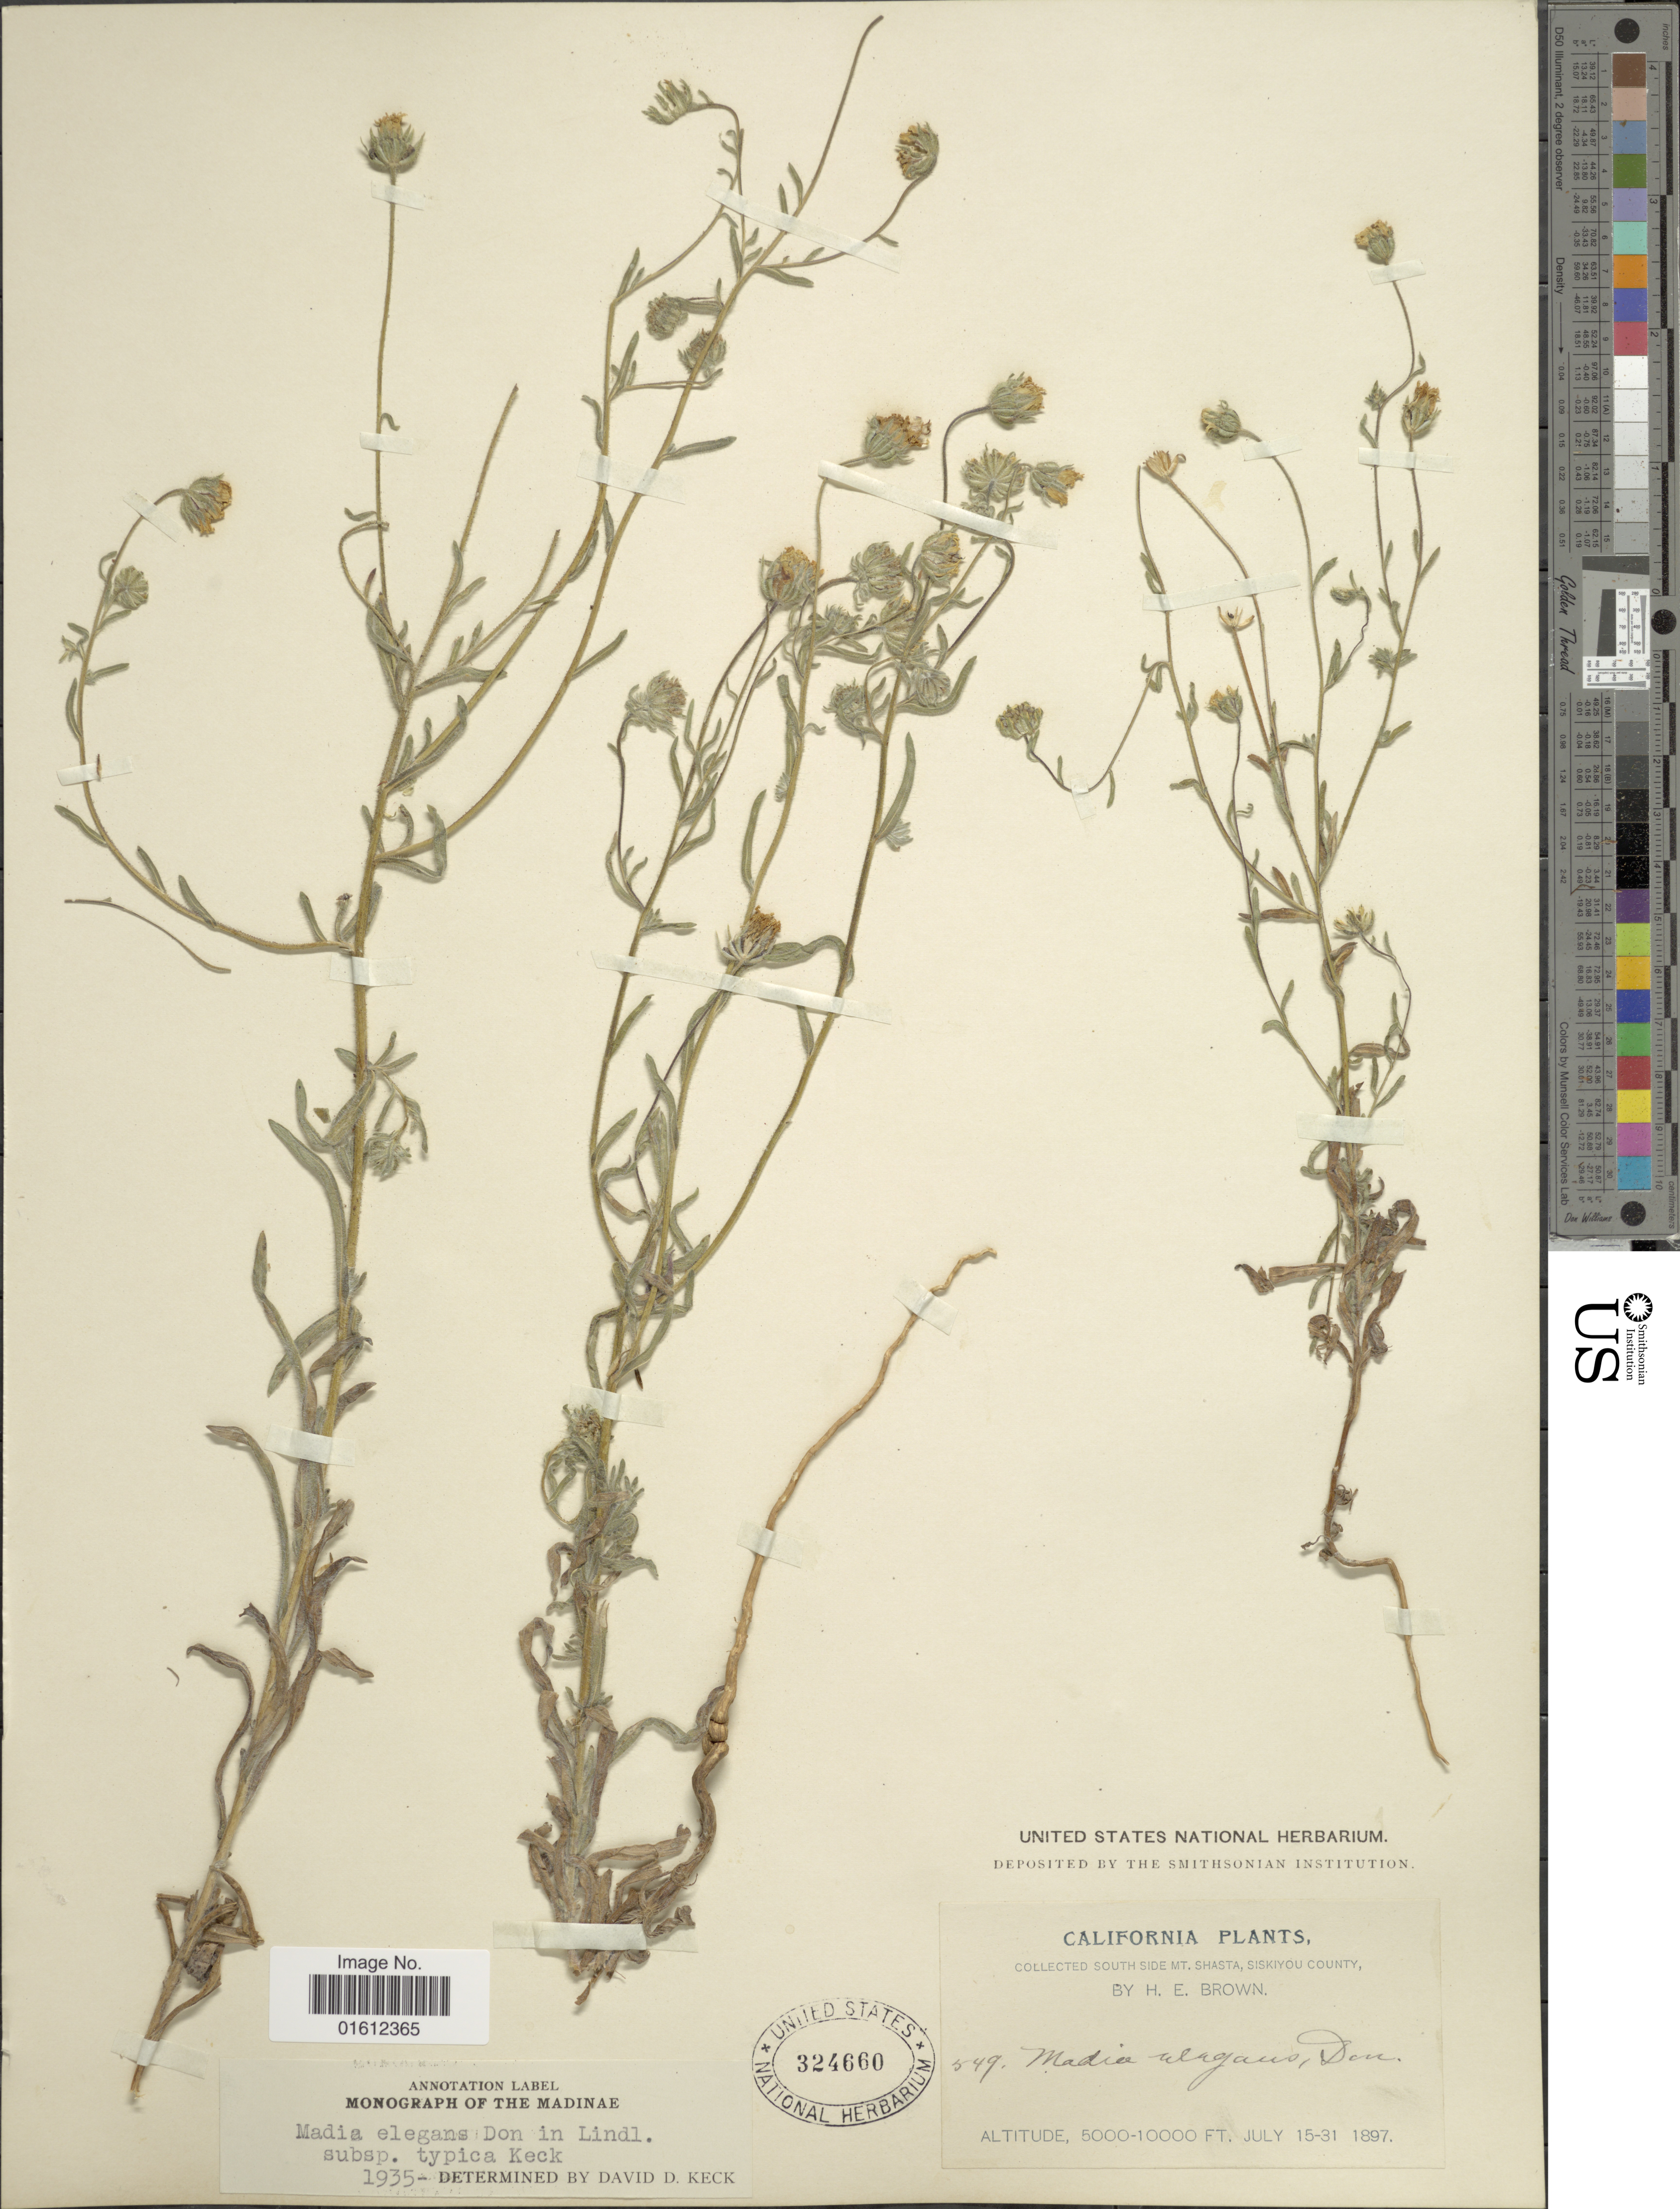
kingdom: Plantae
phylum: Tracheophyta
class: Magnoliopsida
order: Asterales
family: Asteraceae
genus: Madia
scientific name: Madia elegans subsp. elegans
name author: D. Don ex Lindl.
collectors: H. E. Brown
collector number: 549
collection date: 1897-07-15/1897-07-31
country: United States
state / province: California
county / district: Siskiyou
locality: South side Mt. Shasta, Siskiyou County.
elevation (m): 1524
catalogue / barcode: US 324660